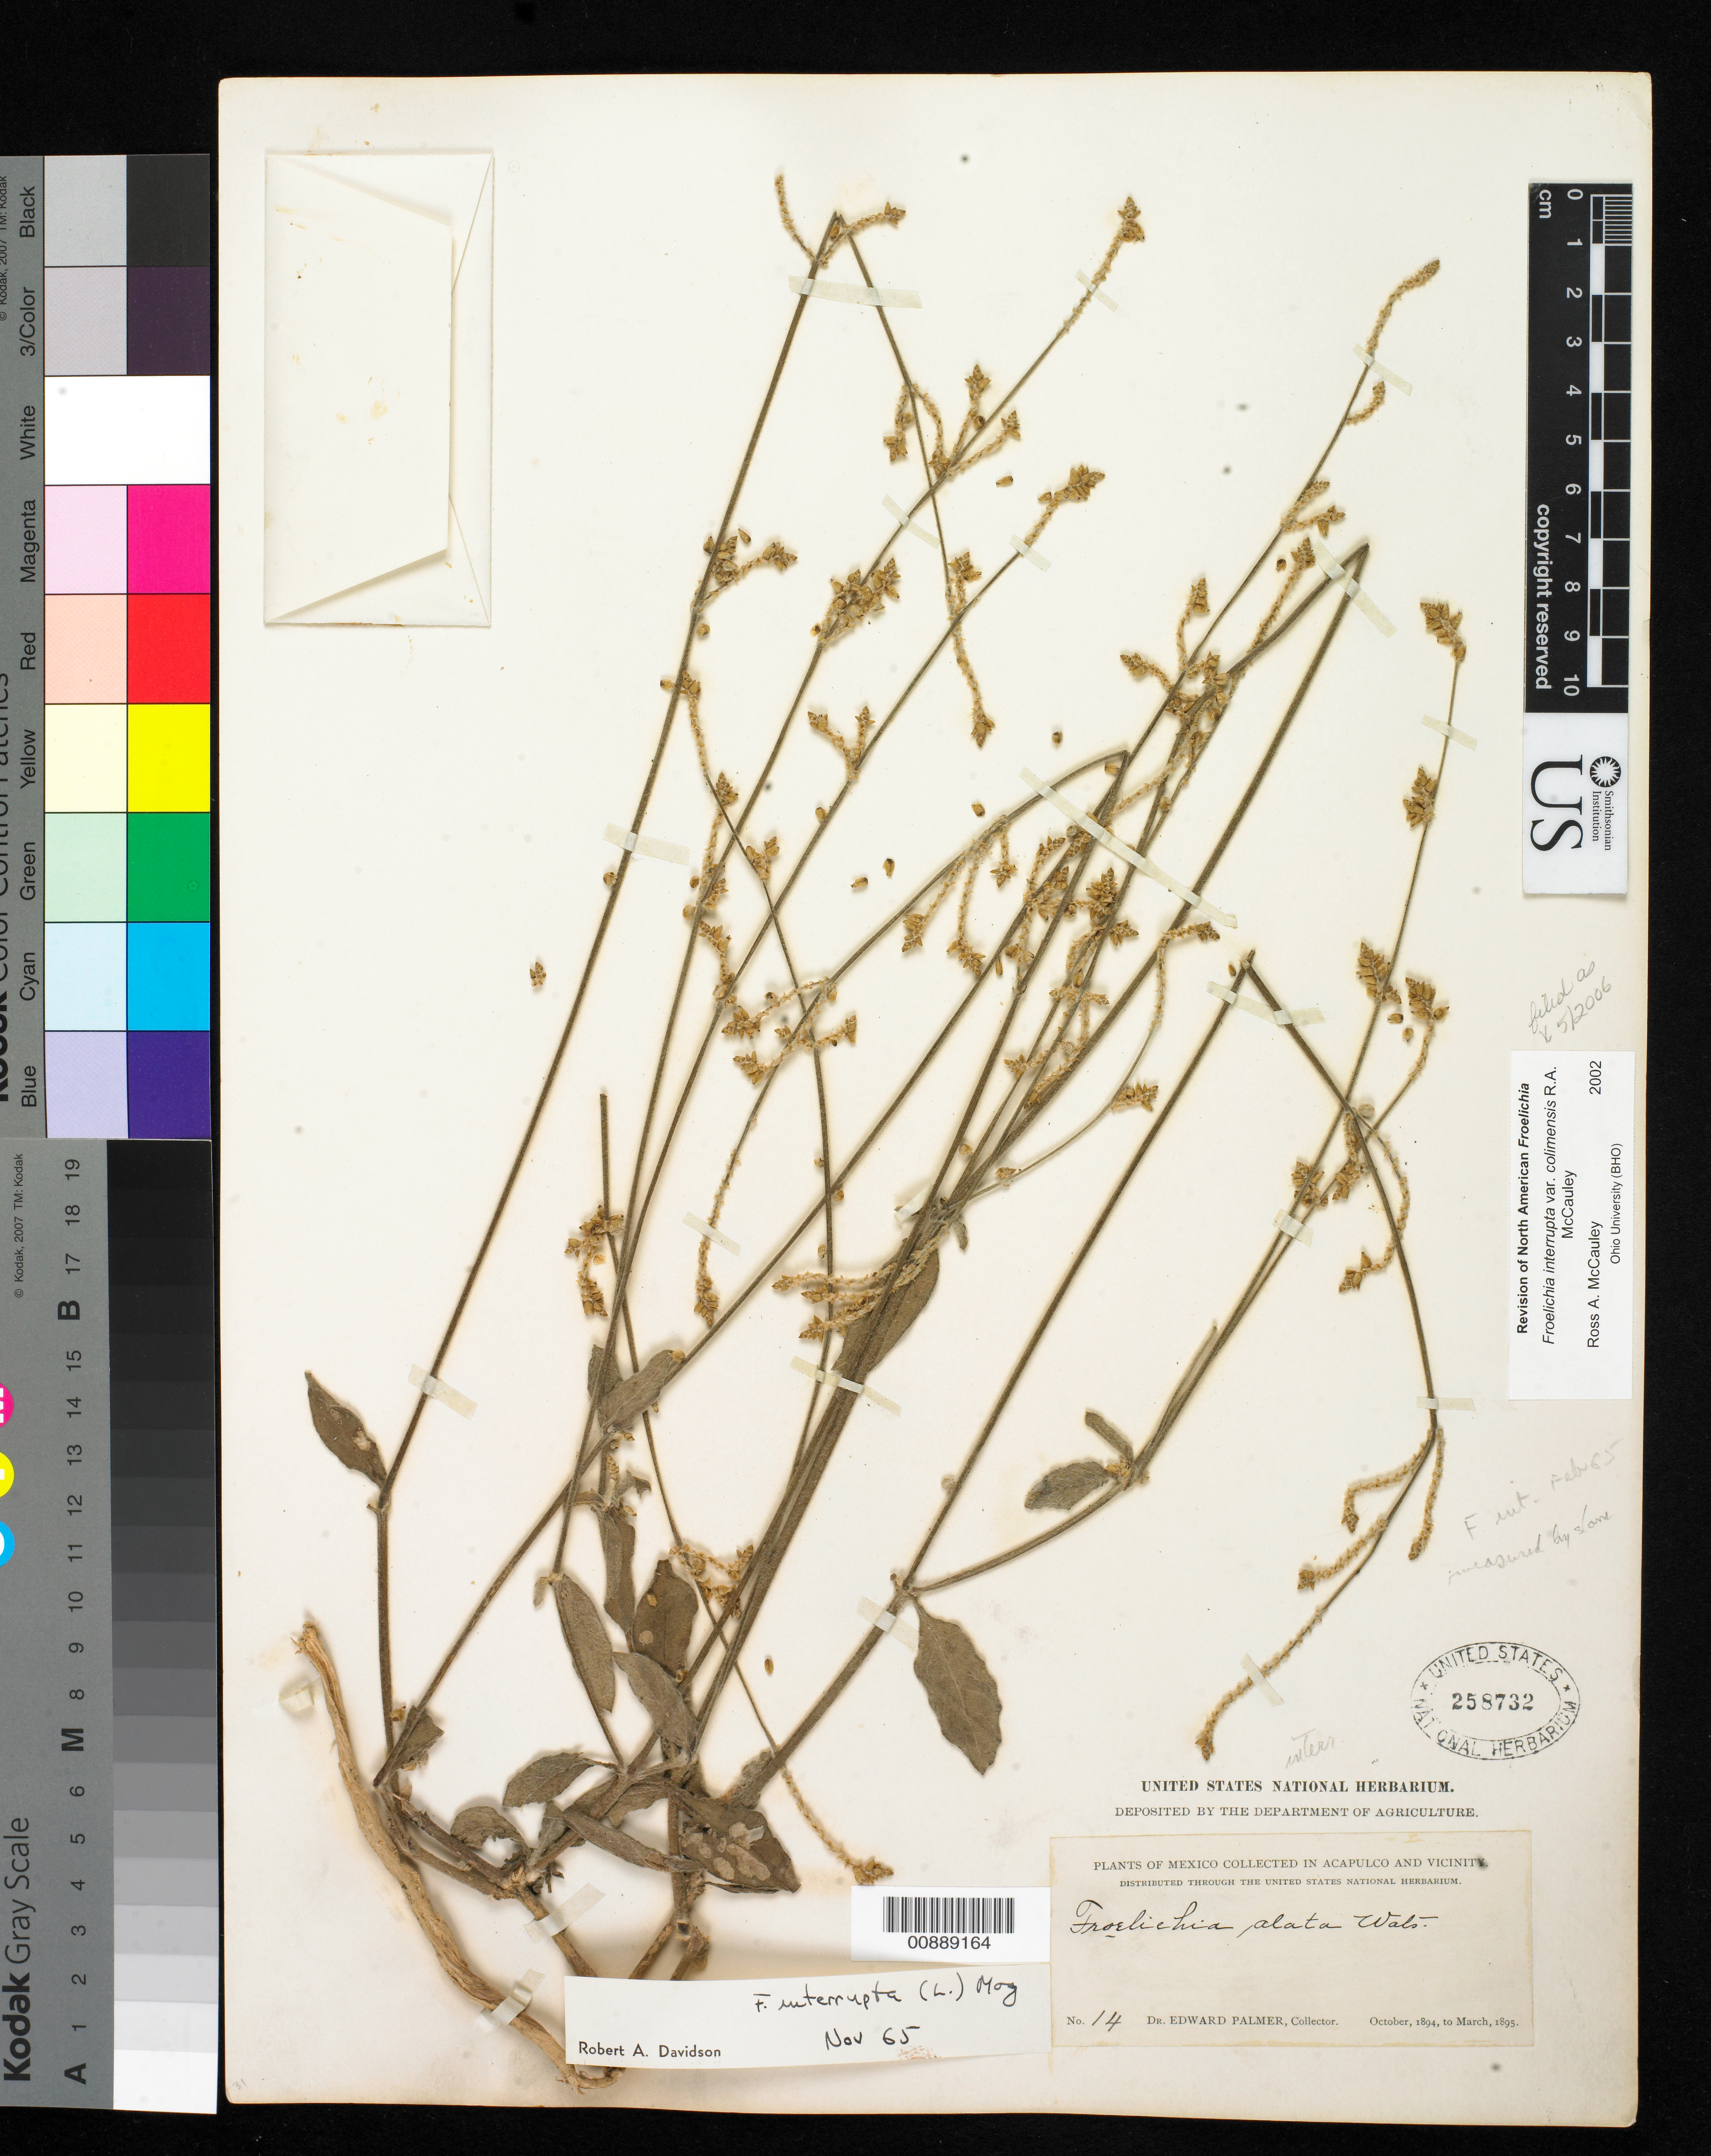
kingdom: Plantae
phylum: Tracheophyta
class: Magnoliopsida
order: Caryophyllales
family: Amaranthaceae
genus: Froelichia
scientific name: Froelichia interrupta var. colimensis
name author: R.A. McCauley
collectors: E. Palmer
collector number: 14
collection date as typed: Oct 1894 to -- Mar 1895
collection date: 1894-10/1895-03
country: Mexico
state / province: Guerrero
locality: Acapulco, Guerrero and vicinity.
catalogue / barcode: US 258732